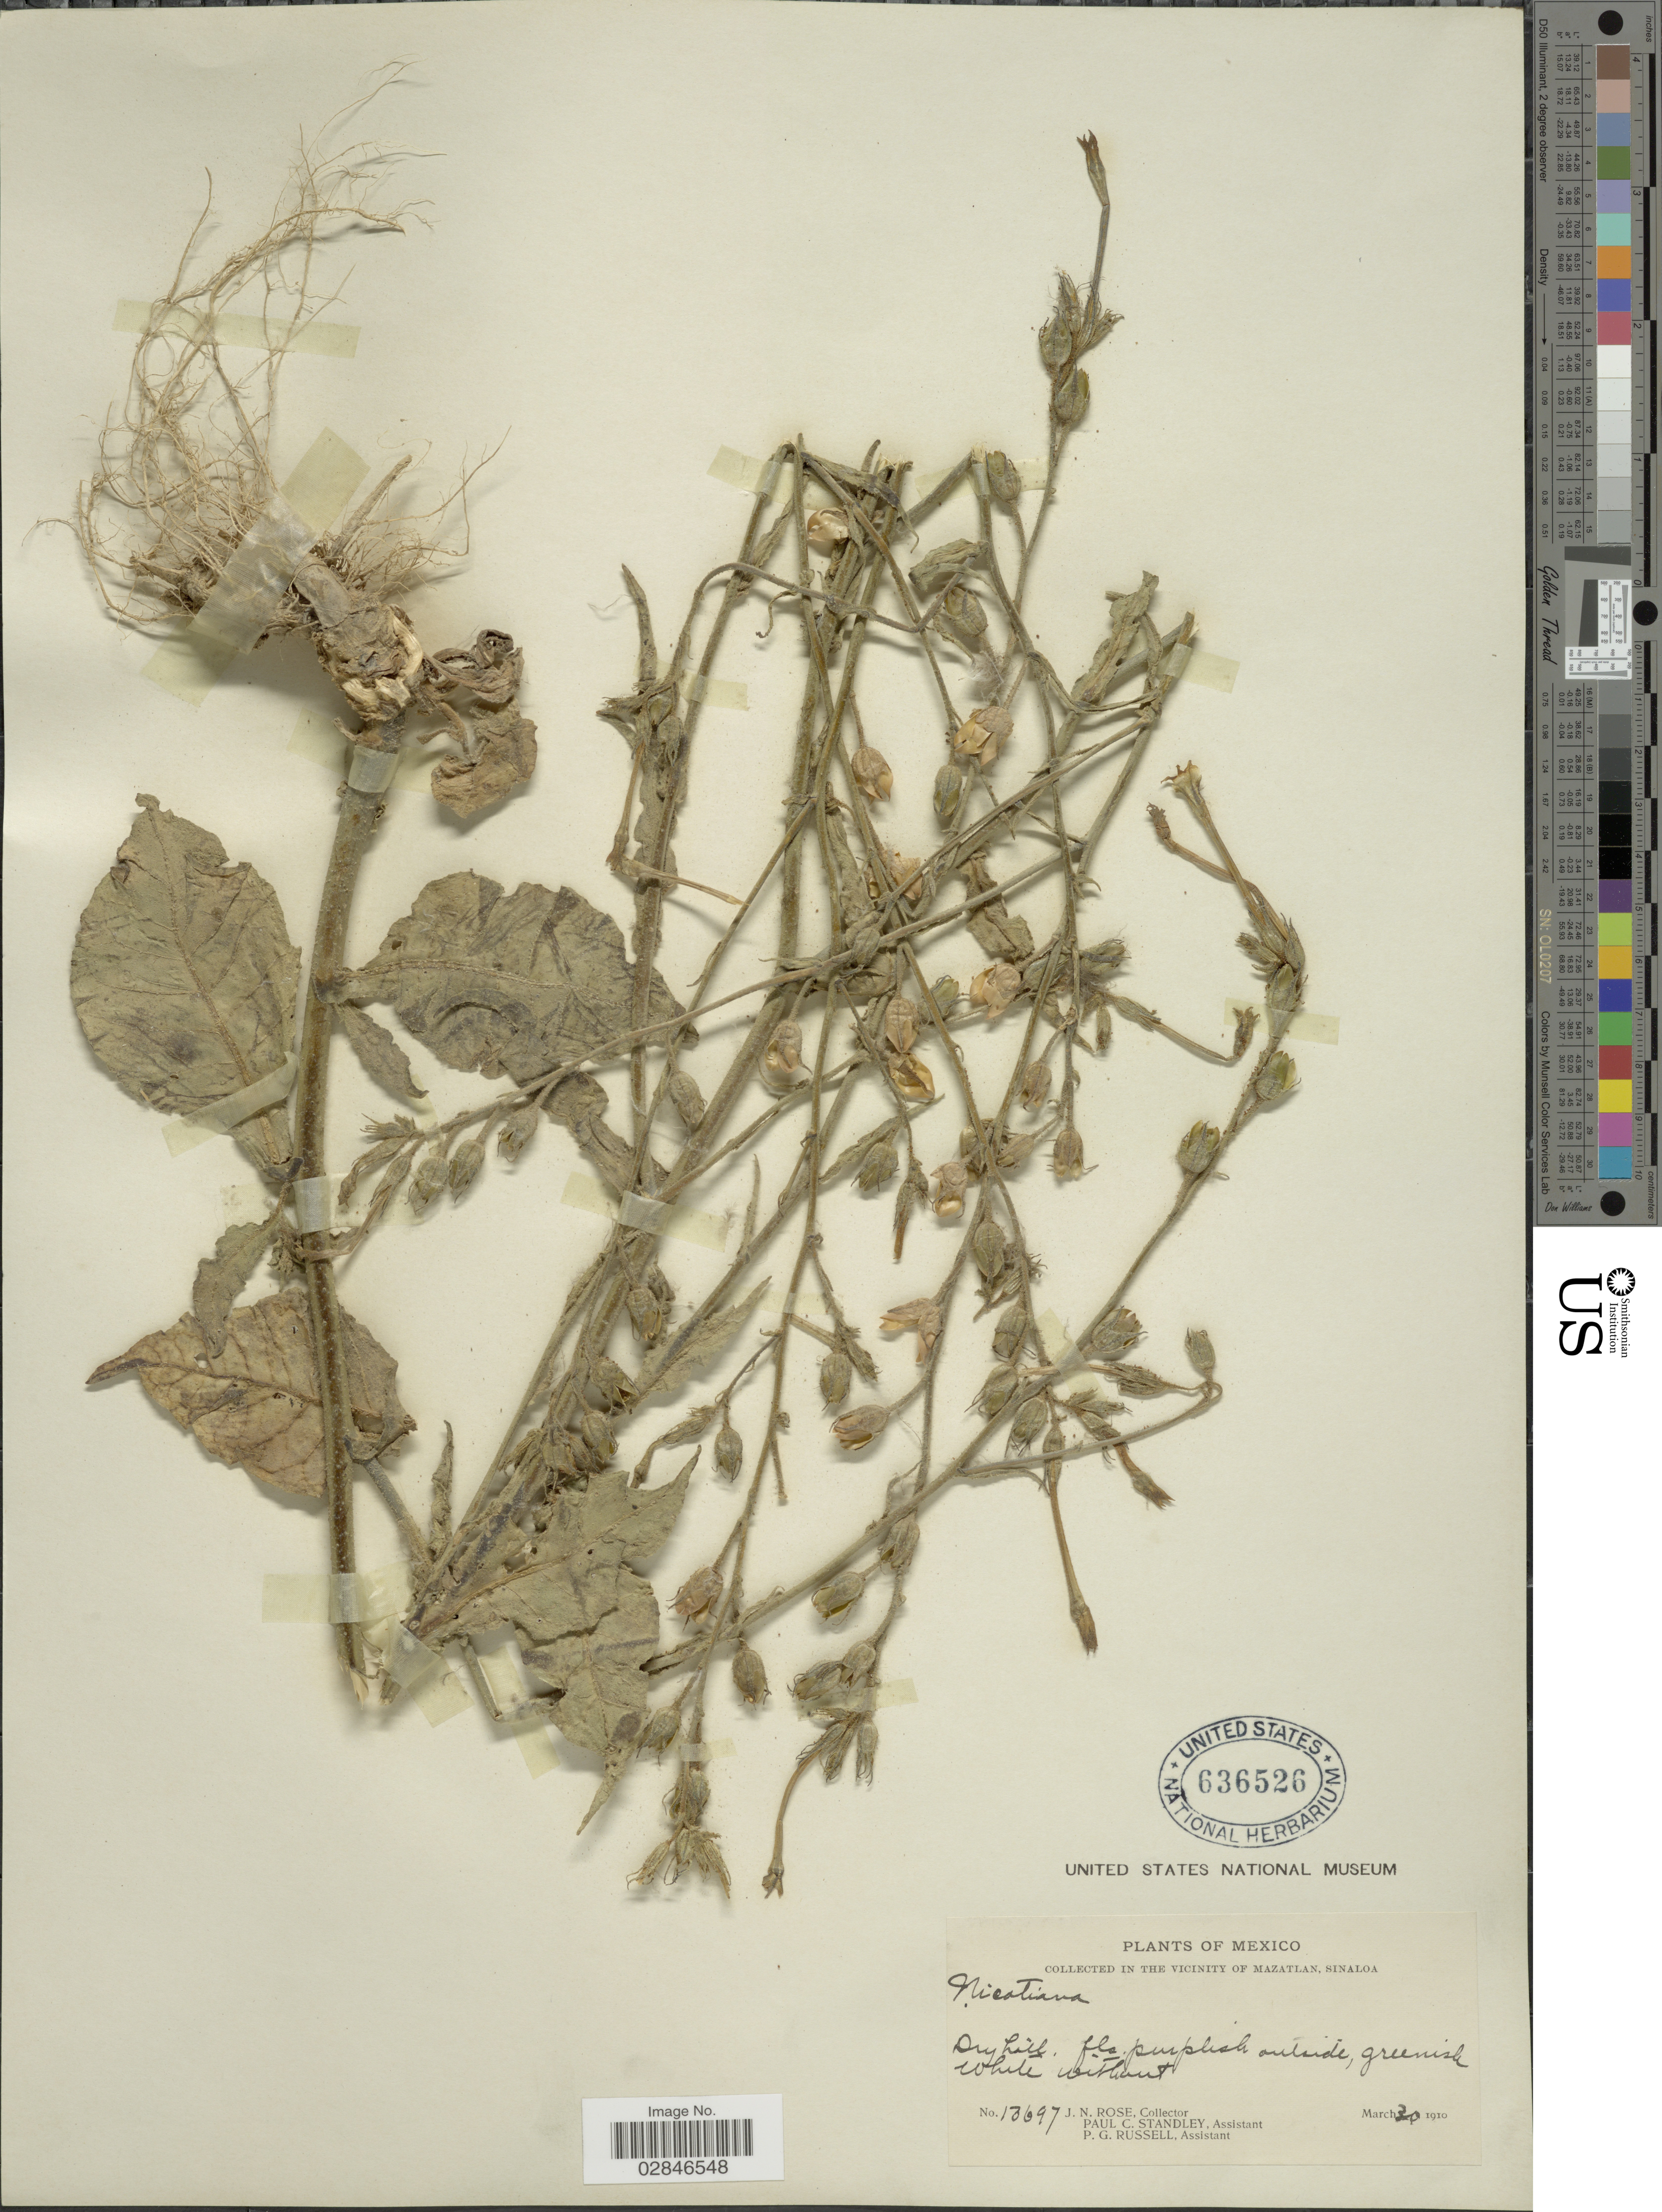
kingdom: Plantae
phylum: Tracheophyta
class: Magnoliopsida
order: Solanales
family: Solanaceae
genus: Nicotiana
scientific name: Nicotiana plumbaginifolia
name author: Viv.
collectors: J. N. Rose, P. C. Standley & P. G. Russell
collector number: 13697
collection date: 1910-03-30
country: Mexico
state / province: Sinaloa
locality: In the vicinity of Mazatlan.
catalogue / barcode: US 636526